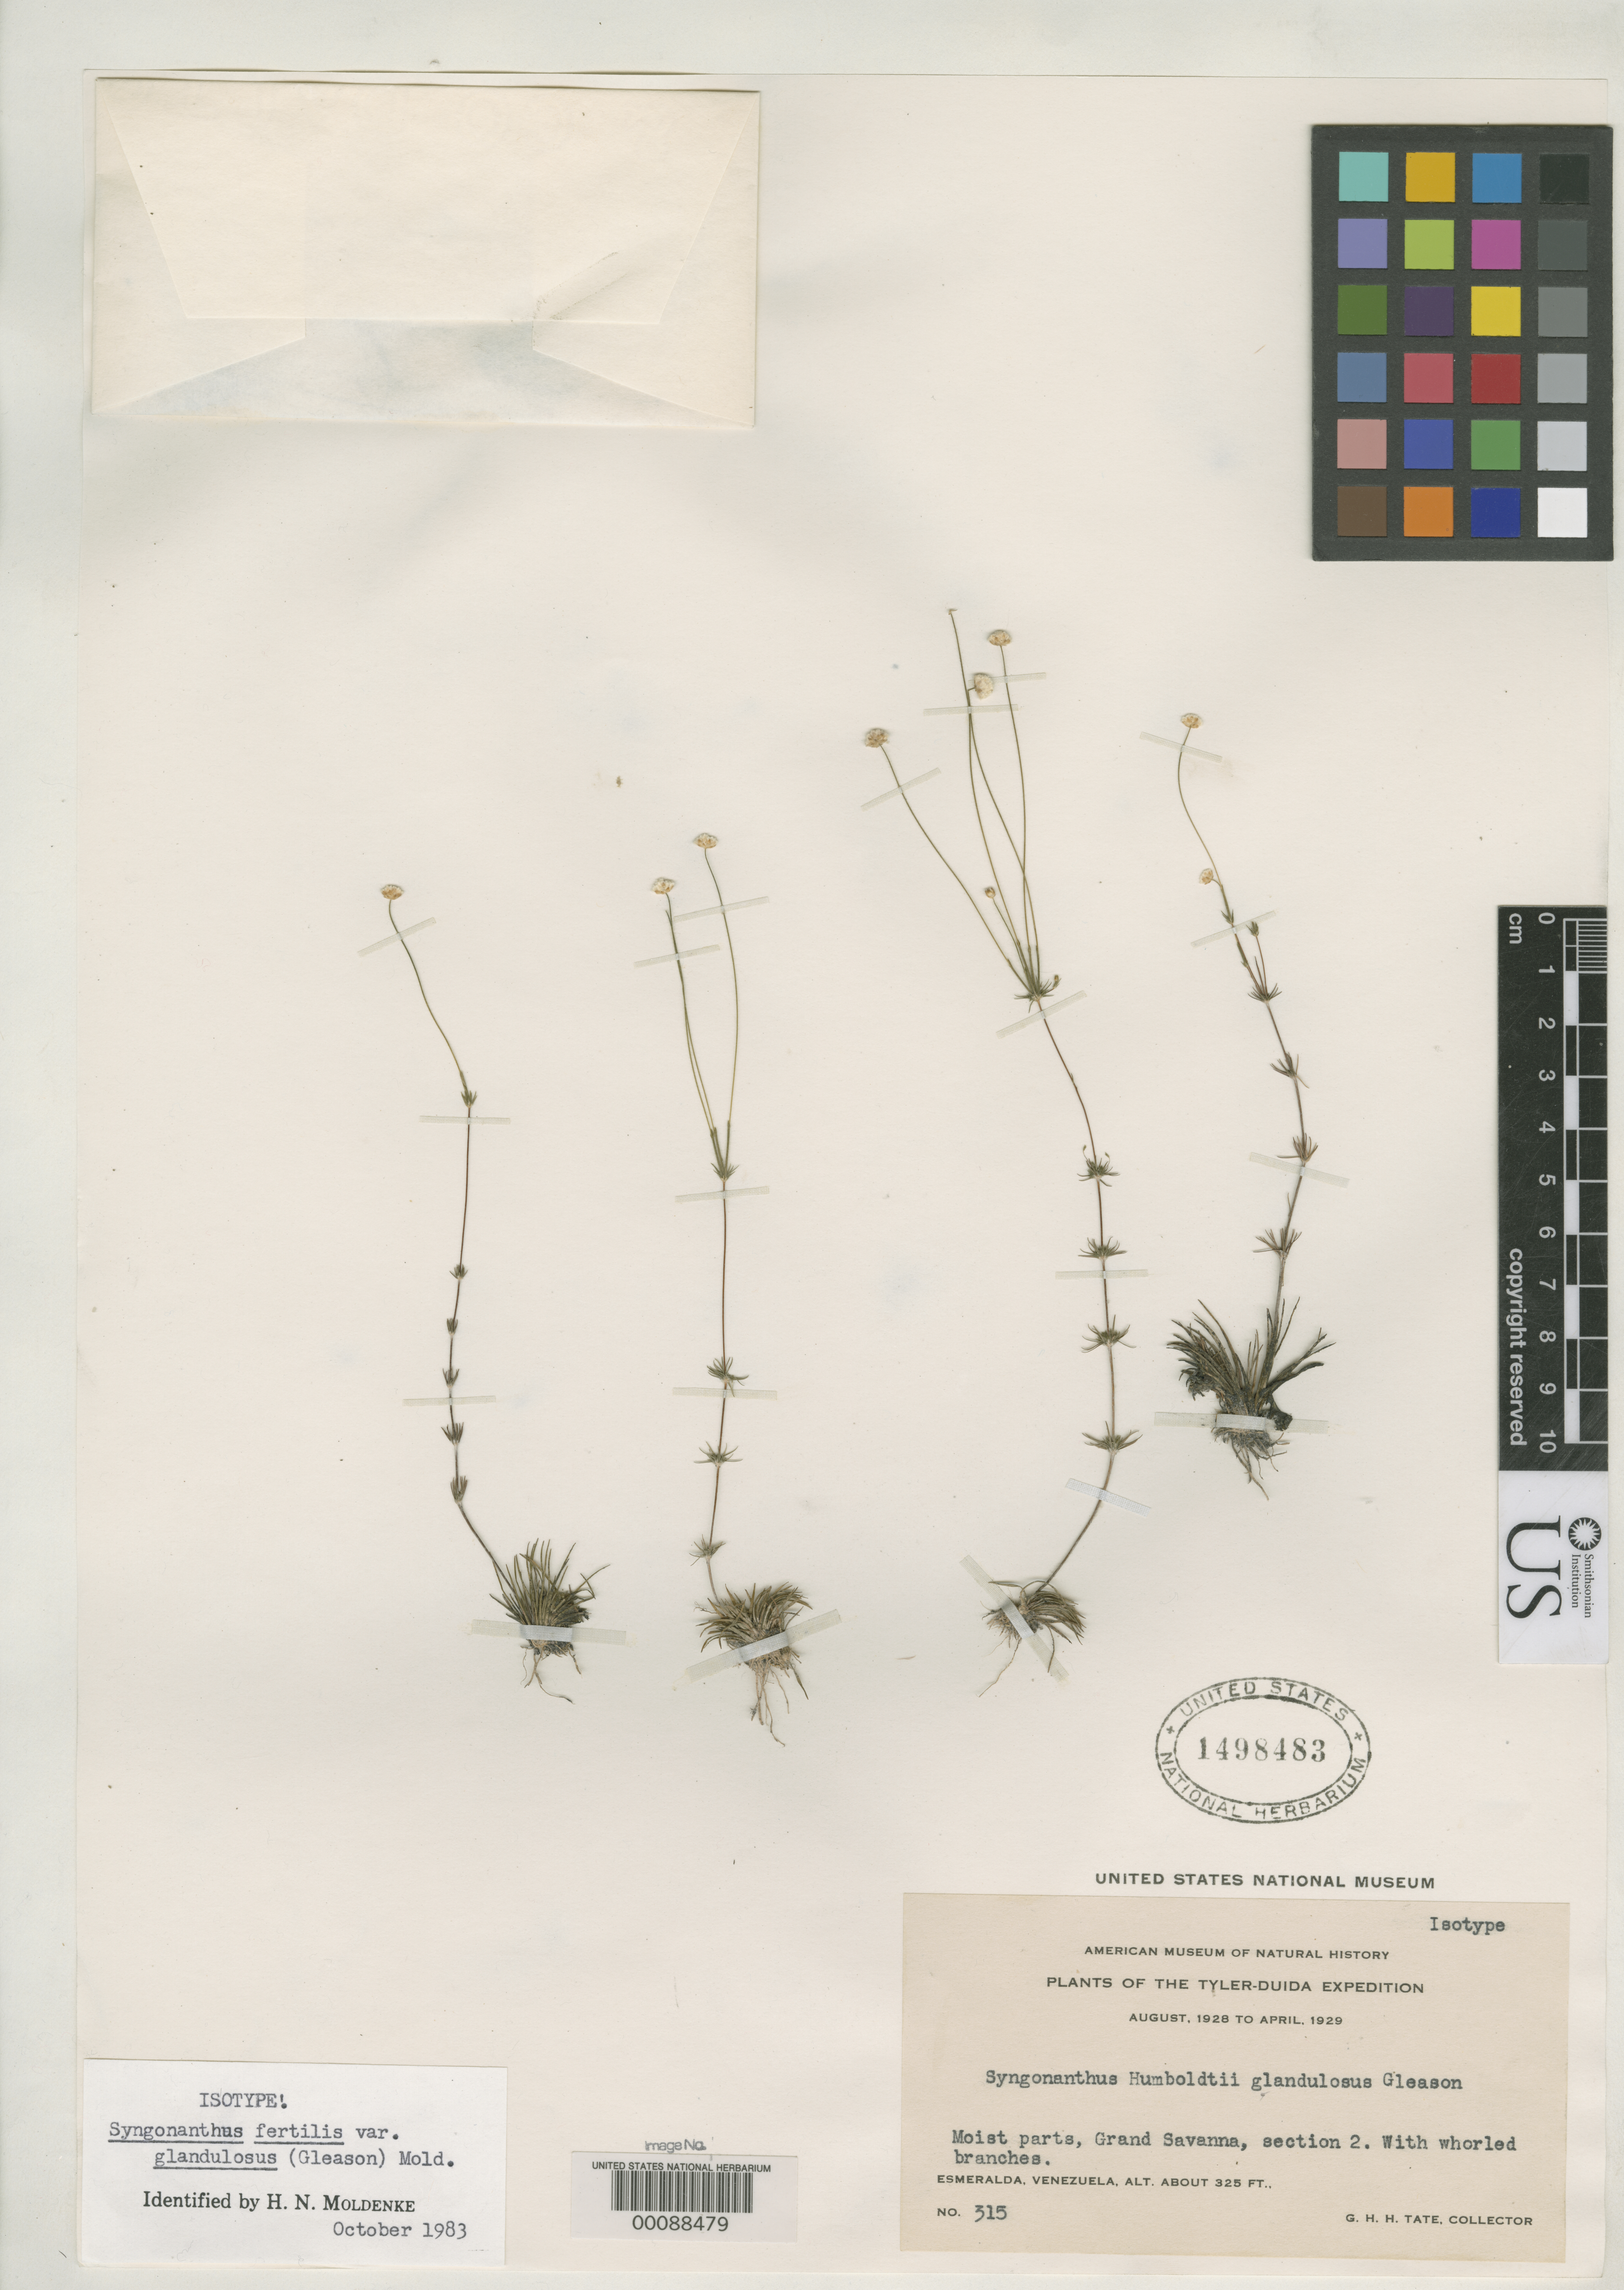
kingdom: Plantae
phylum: Tracheophyta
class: Liliopsida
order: Poales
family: Eriocaulaceae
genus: Syngonanthus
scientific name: Syngonanthus humboldtii var. glandulosus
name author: Gleason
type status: Isotype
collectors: G. H. H.Tate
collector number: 315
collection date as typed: Aug 1928 to -- Apr 1929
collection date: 1928-08/1929-04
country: Venezuela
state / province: Amazonas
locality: Elesmeralda; alt. 325 ft.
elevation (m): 99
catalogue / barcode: US 1498483